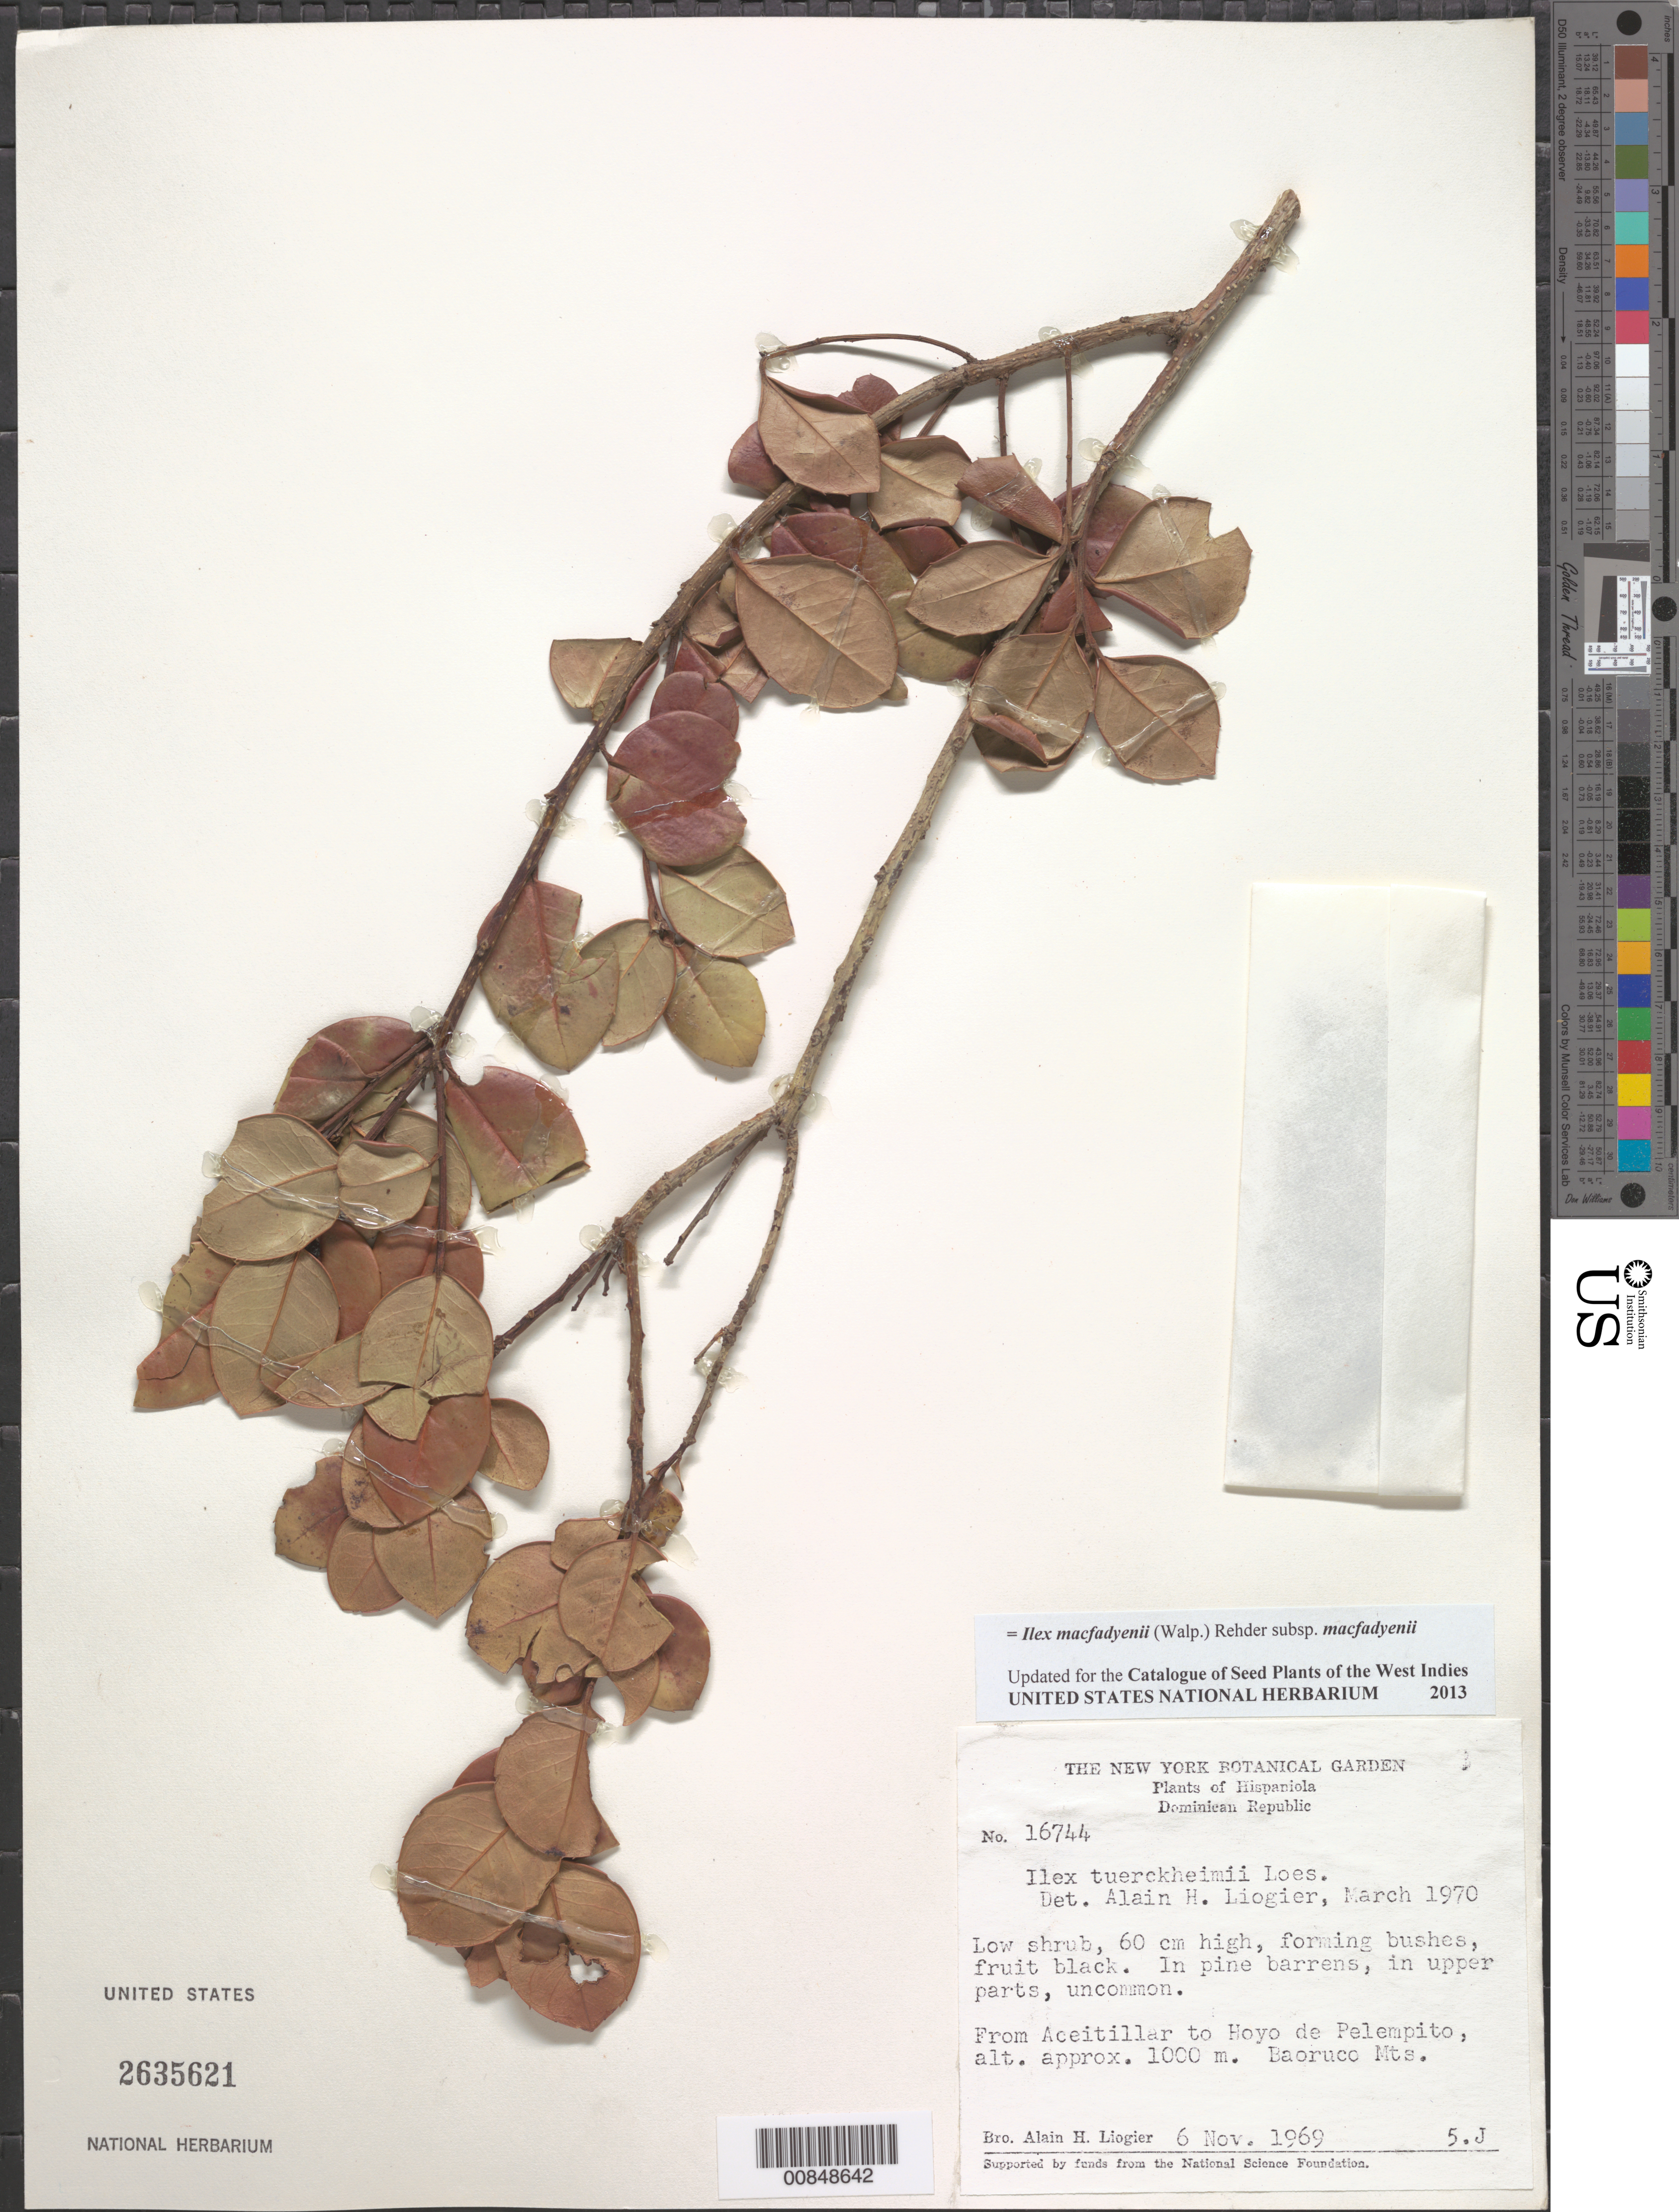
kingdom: Plantae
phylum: Tracheophyta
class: Magnoliopsida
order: Aquifoliales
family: Aquifoliaceae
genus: Ilex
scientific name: Ilex macfadyenii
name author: Rehder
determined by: Liogier, Alain H.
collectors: A. H. Liogier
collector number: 16744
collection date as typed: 06 Nov 1969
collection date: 1969-11-06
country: Dominican Republic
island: Hispaniola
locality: From Aceitillar to Hoyo de Pelempito, Baoruco Mts.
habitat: In pine barrens, in upper parts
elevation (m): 1000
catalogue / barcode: US 2635621